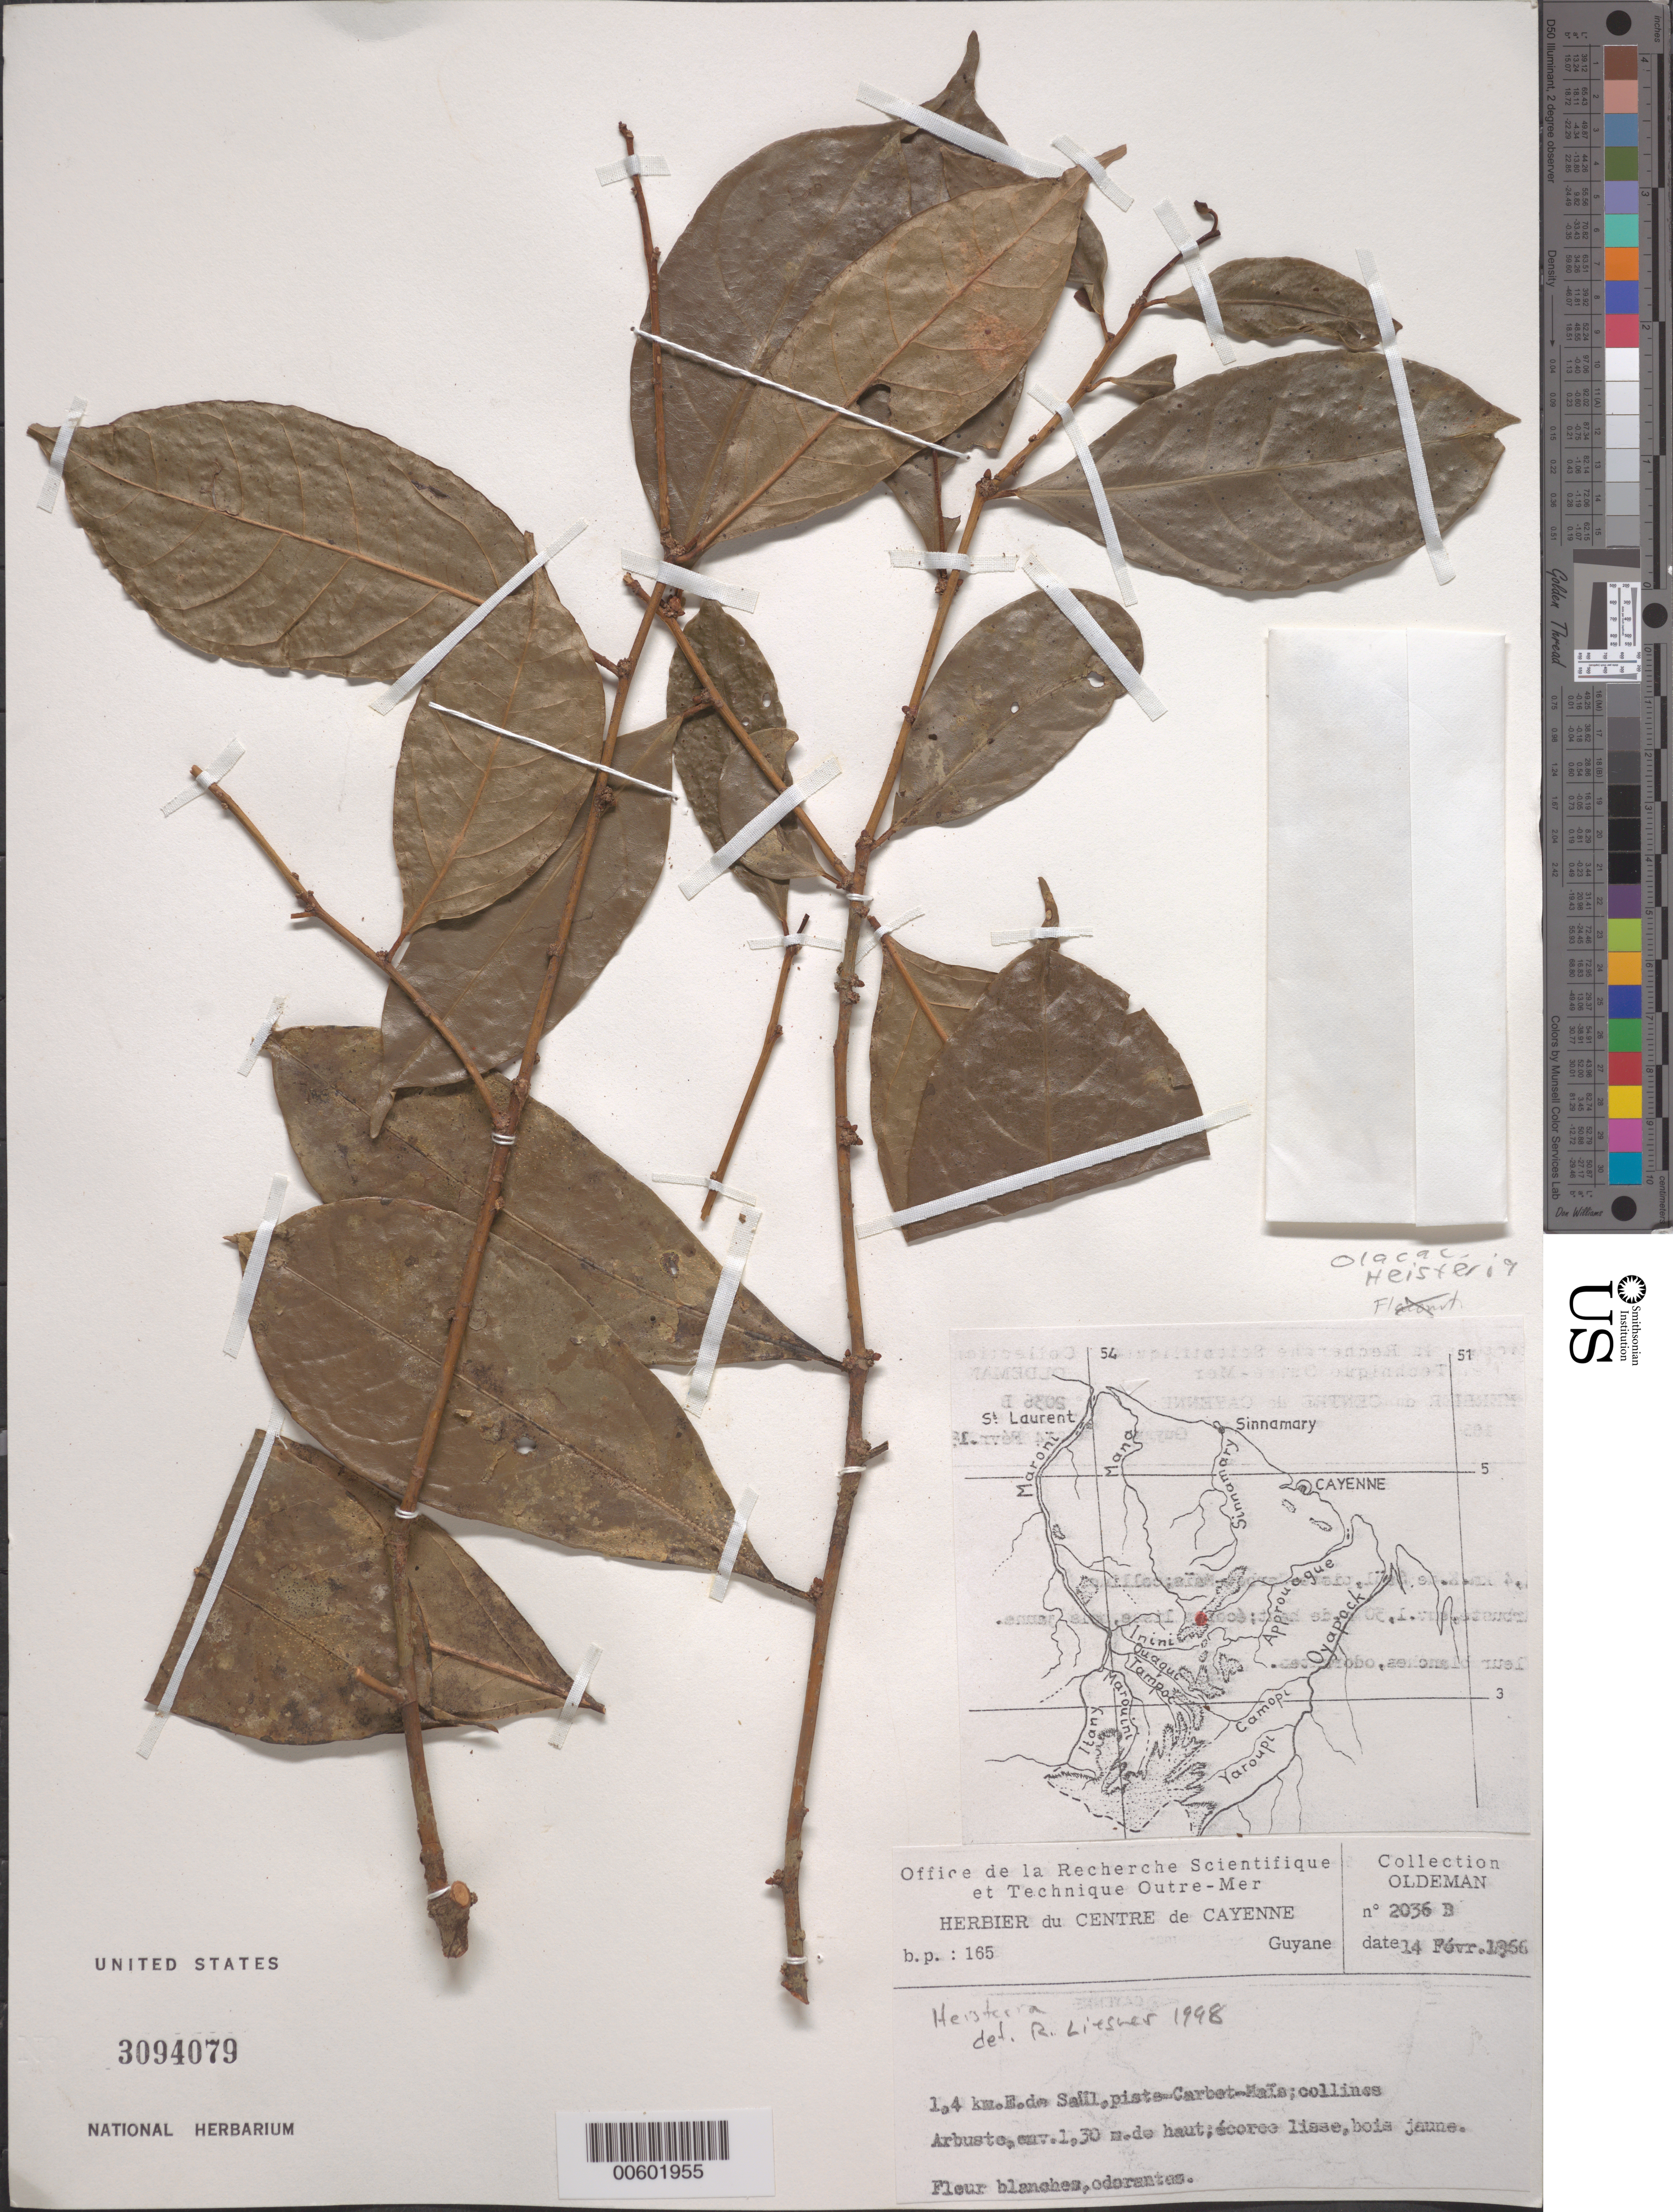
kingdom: Plantae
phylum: Tracheophyta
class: Magnoliopsida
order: Santalales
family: Erythropalaceae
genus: Heisteria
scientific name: Heisteria sp.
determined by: Liesner, R. L.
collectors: R. Oldeman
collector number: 2036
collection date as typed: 14-Feb-66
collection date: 1966-02-14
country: French Guiana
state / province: Saint-Laurent-du-Maroni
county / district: Saül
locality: Saül, 1.4 km E of, sur la piste-Carbet-Maïs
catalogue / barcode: US 3094079